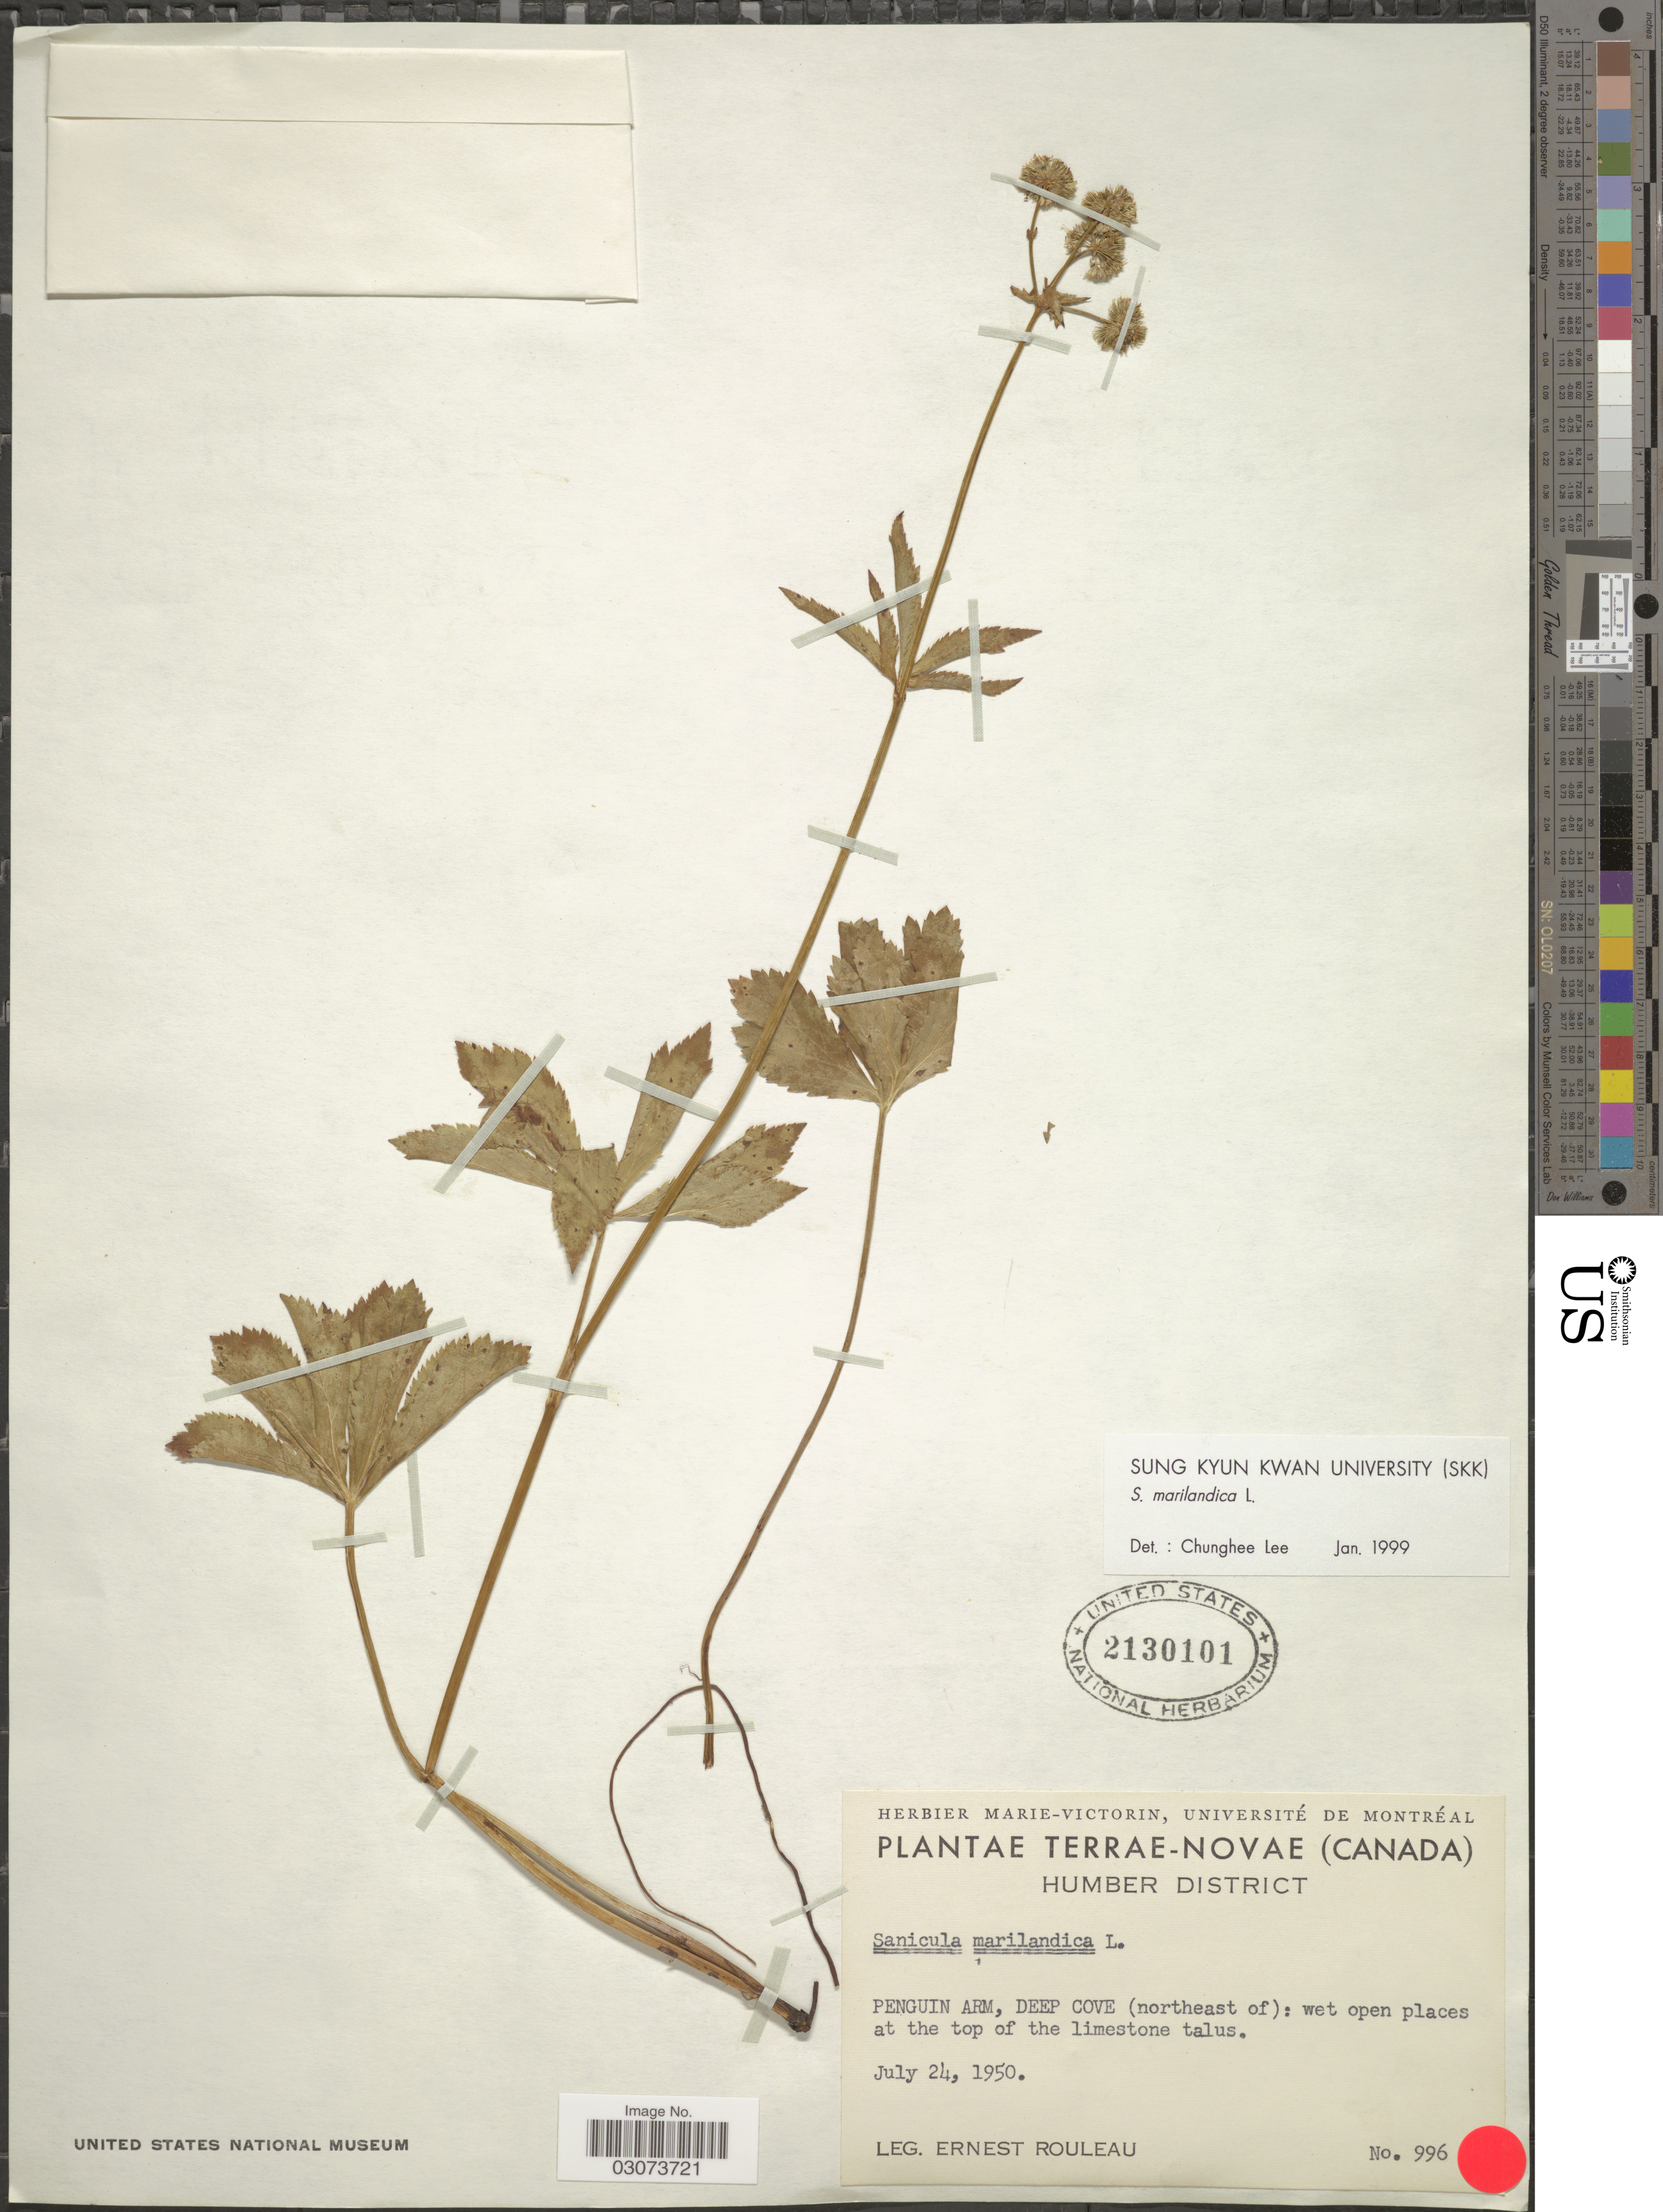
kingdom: Plantae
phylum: Tracheophyta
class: Magnoliopsida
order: Apiales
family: Apiaceae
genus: Sanicula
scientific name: Sanicula marilandica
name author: L.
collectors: E. Rouleau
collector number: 996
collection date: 1950-07-24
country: Canada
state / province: Newfoundland and Labrador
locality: Terrae - Novae. Humber District. Penguin Arm, Deep Cove (northeast of).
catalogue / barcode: US 2130101